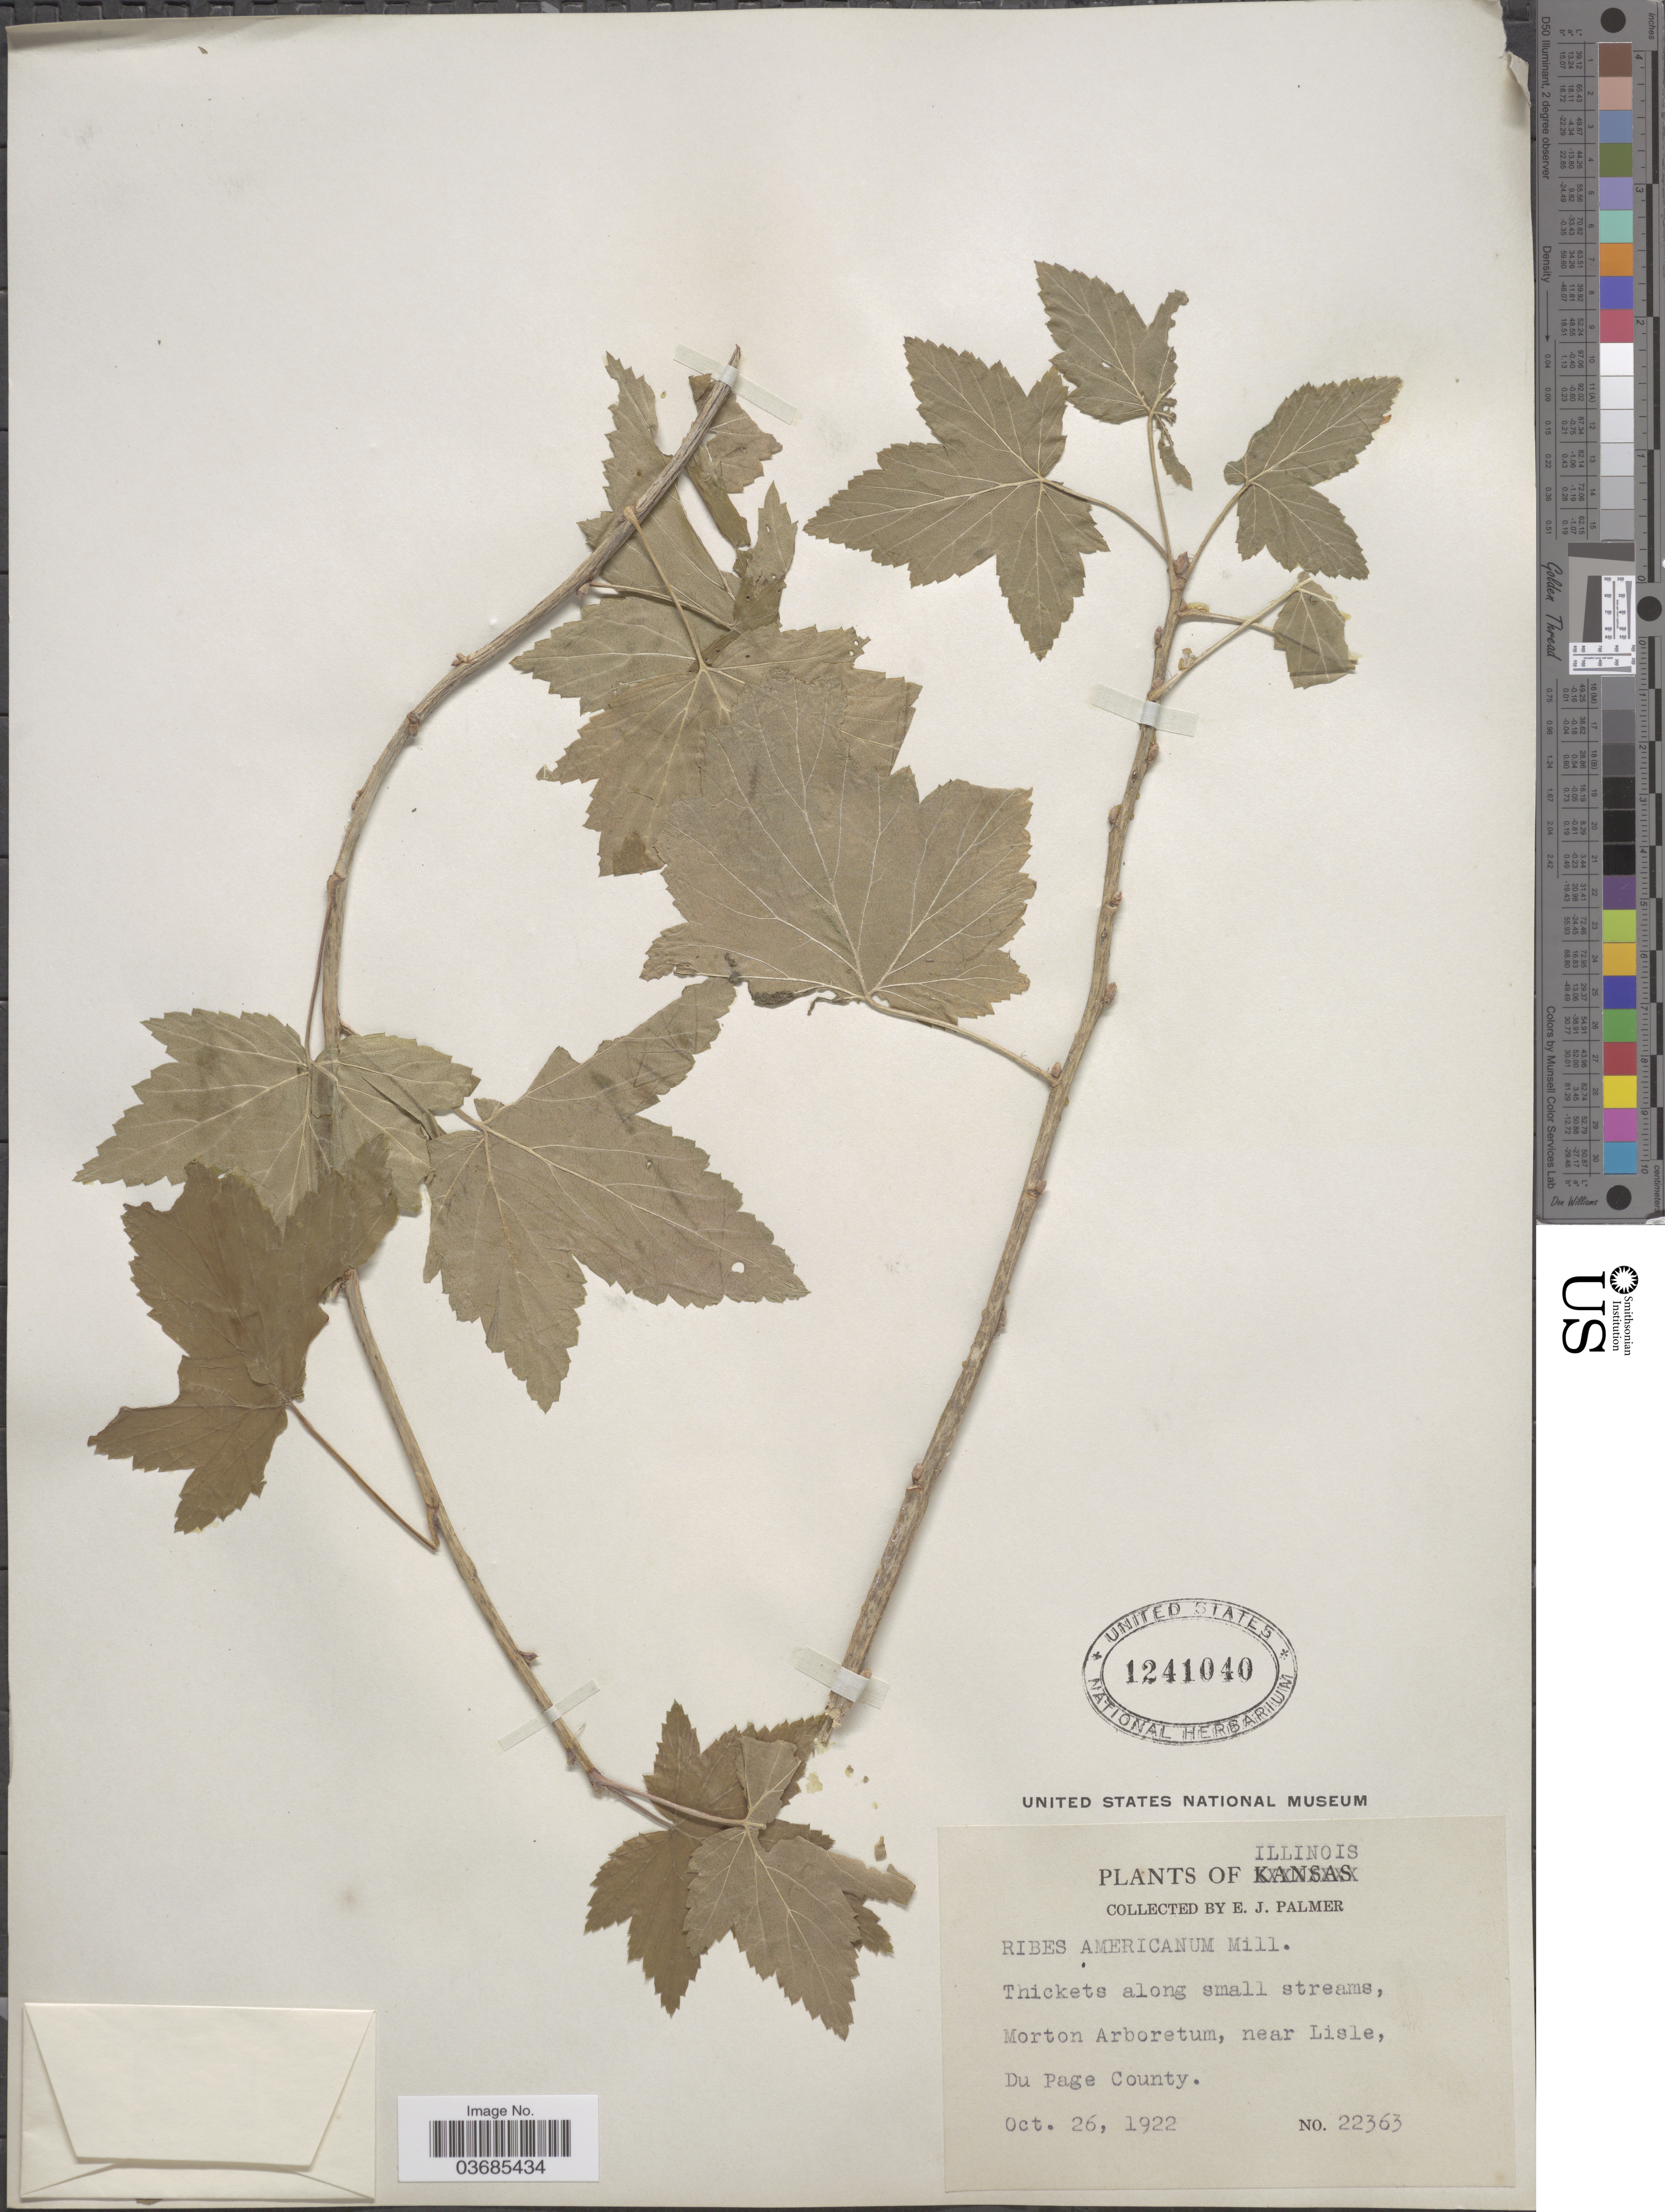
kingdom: Plantae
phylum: Tracheophyta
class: Magnoliopsida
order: Saxifragales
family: Grossulariaceae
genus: Ribes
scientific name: Ribes americanum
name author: Mill.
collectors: E. J. Palmer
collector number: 22363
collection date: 1922-10-26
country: United States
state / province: Illinois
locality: Thickets along small streams, Morton Arboretum, near Lisle, Du Page County.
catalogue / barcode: US 1241040